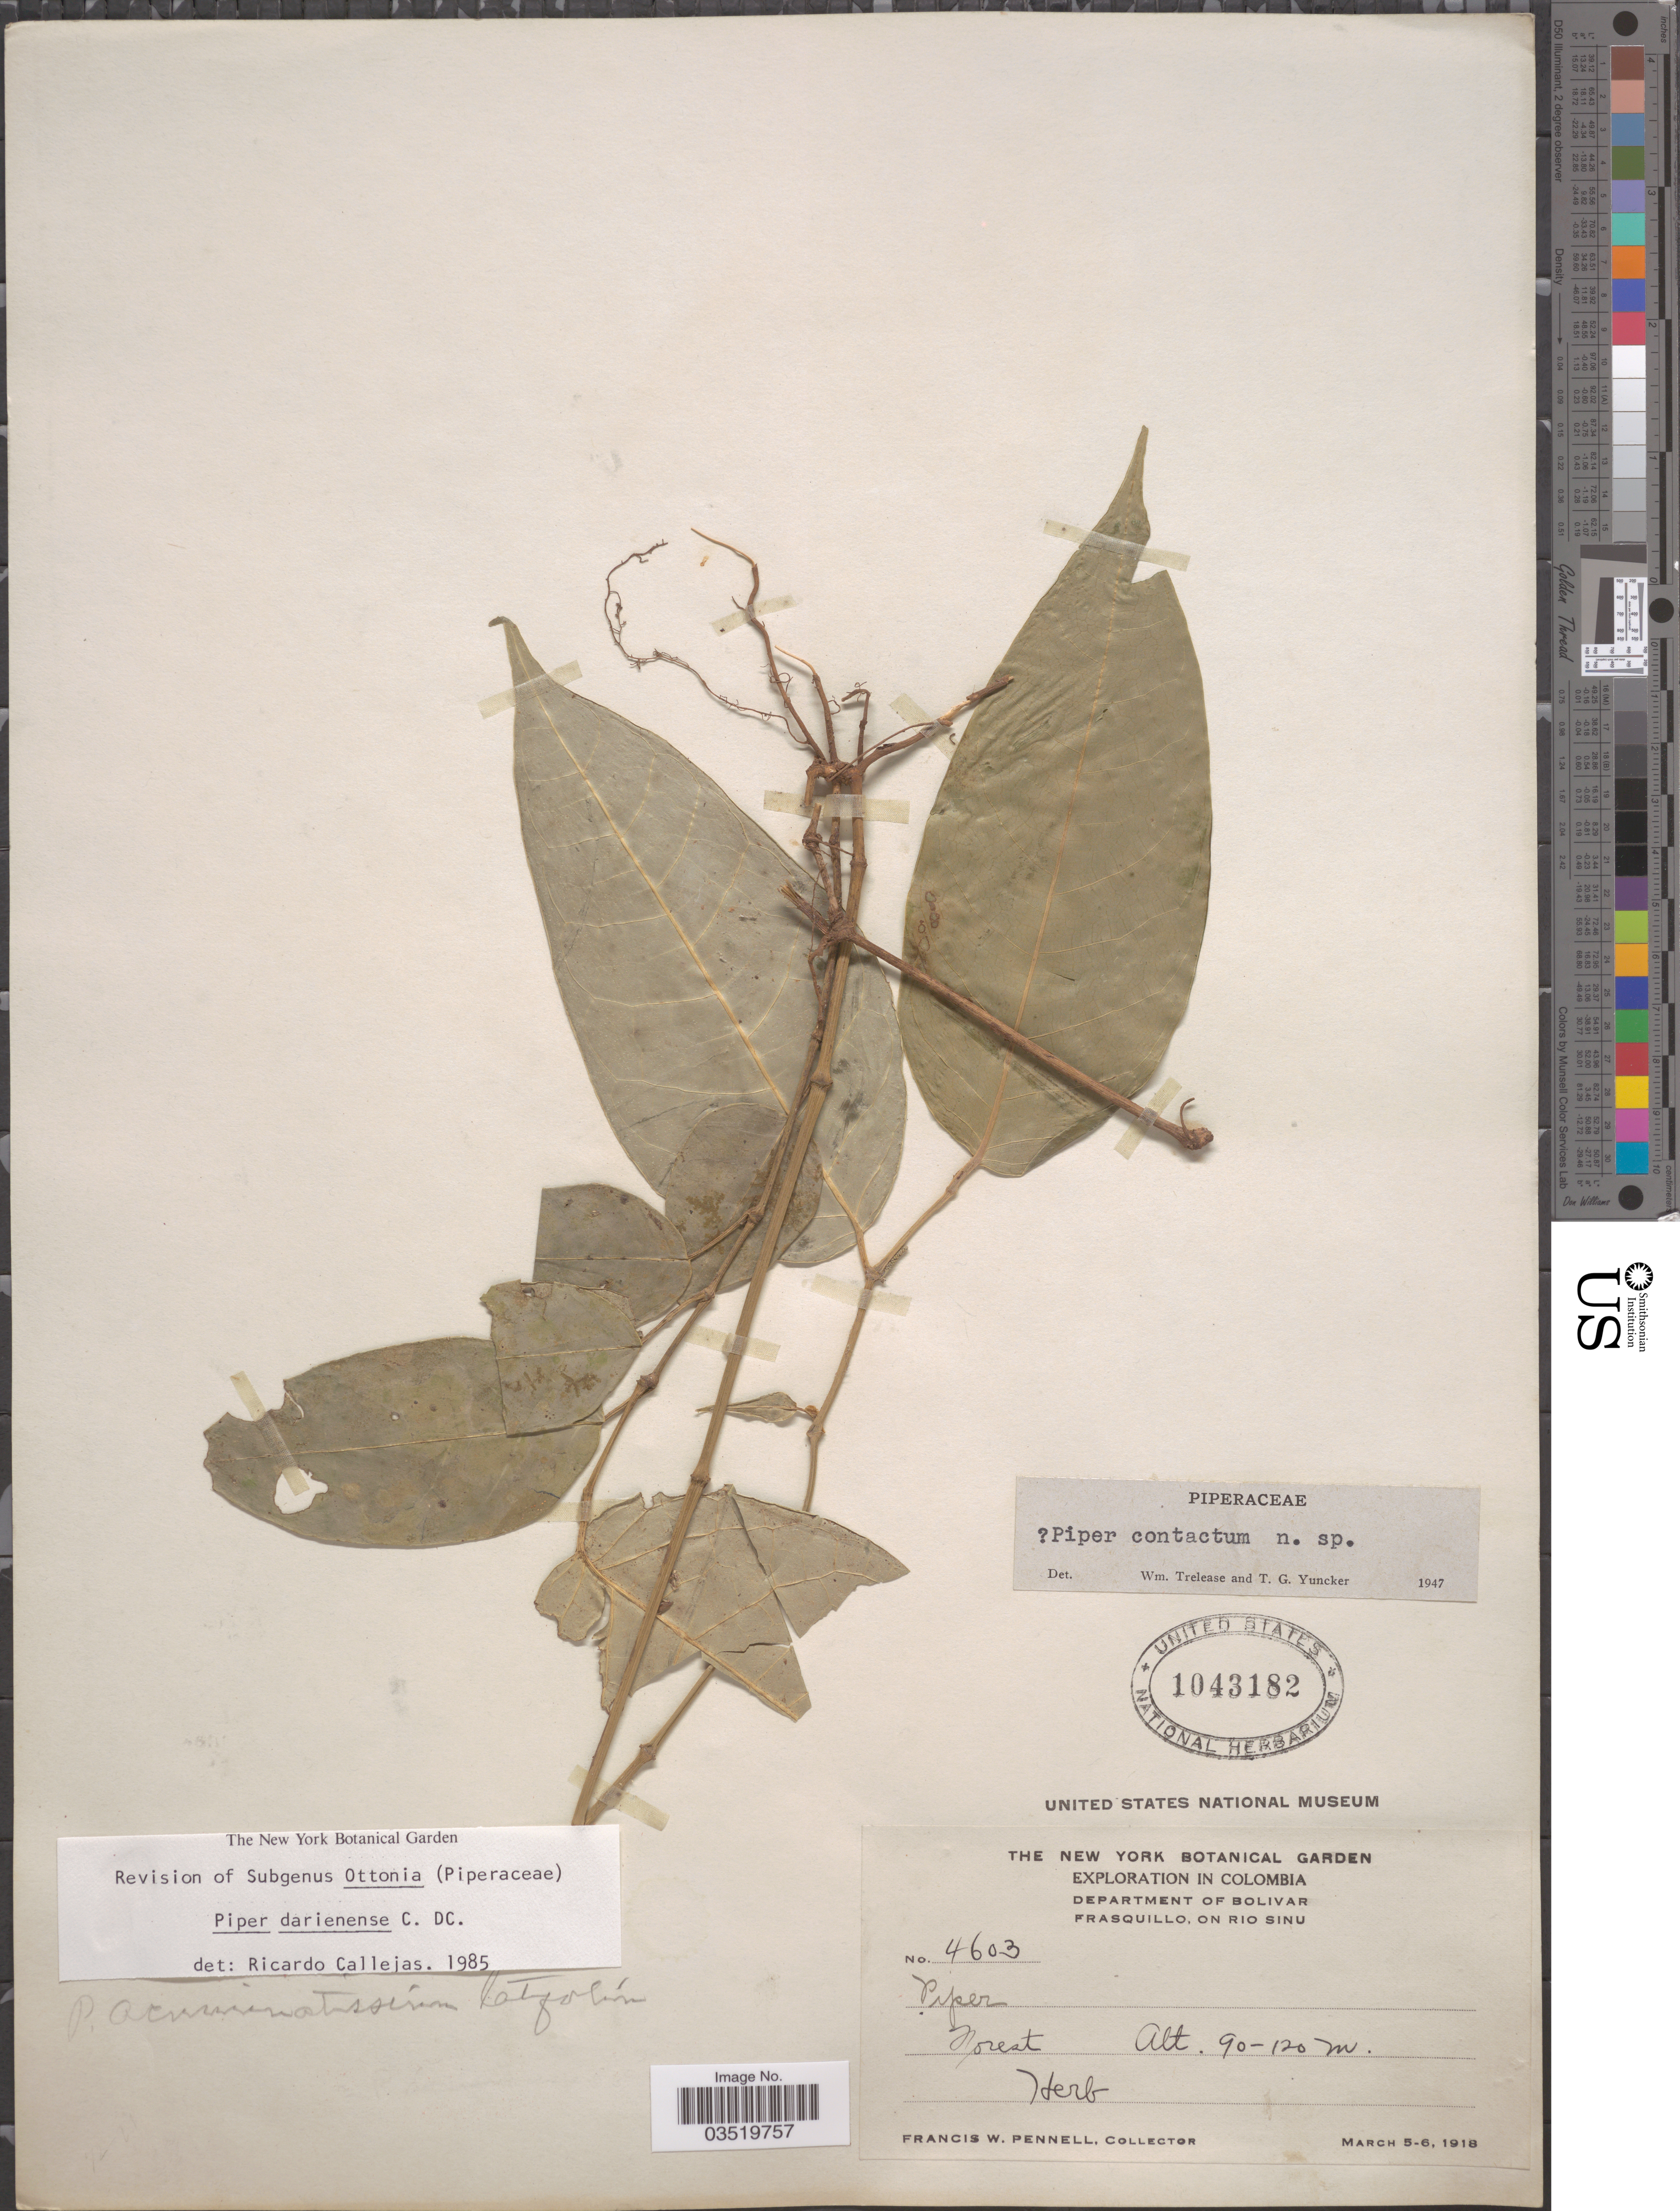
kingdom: Plantae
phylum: Tracheophyta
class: Magnoliopsida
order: Piperales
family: Piperaceae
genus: Piper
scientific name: Piper darienense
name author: C. DC.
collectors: F. W. Pennell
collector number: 4603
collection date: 1918-03-05/1918-03-06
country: Colombia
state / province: Bolívar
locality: Department of Bolivar. Frasquillo, on Rio Sinu.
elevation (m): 90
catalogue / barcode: US 1043182